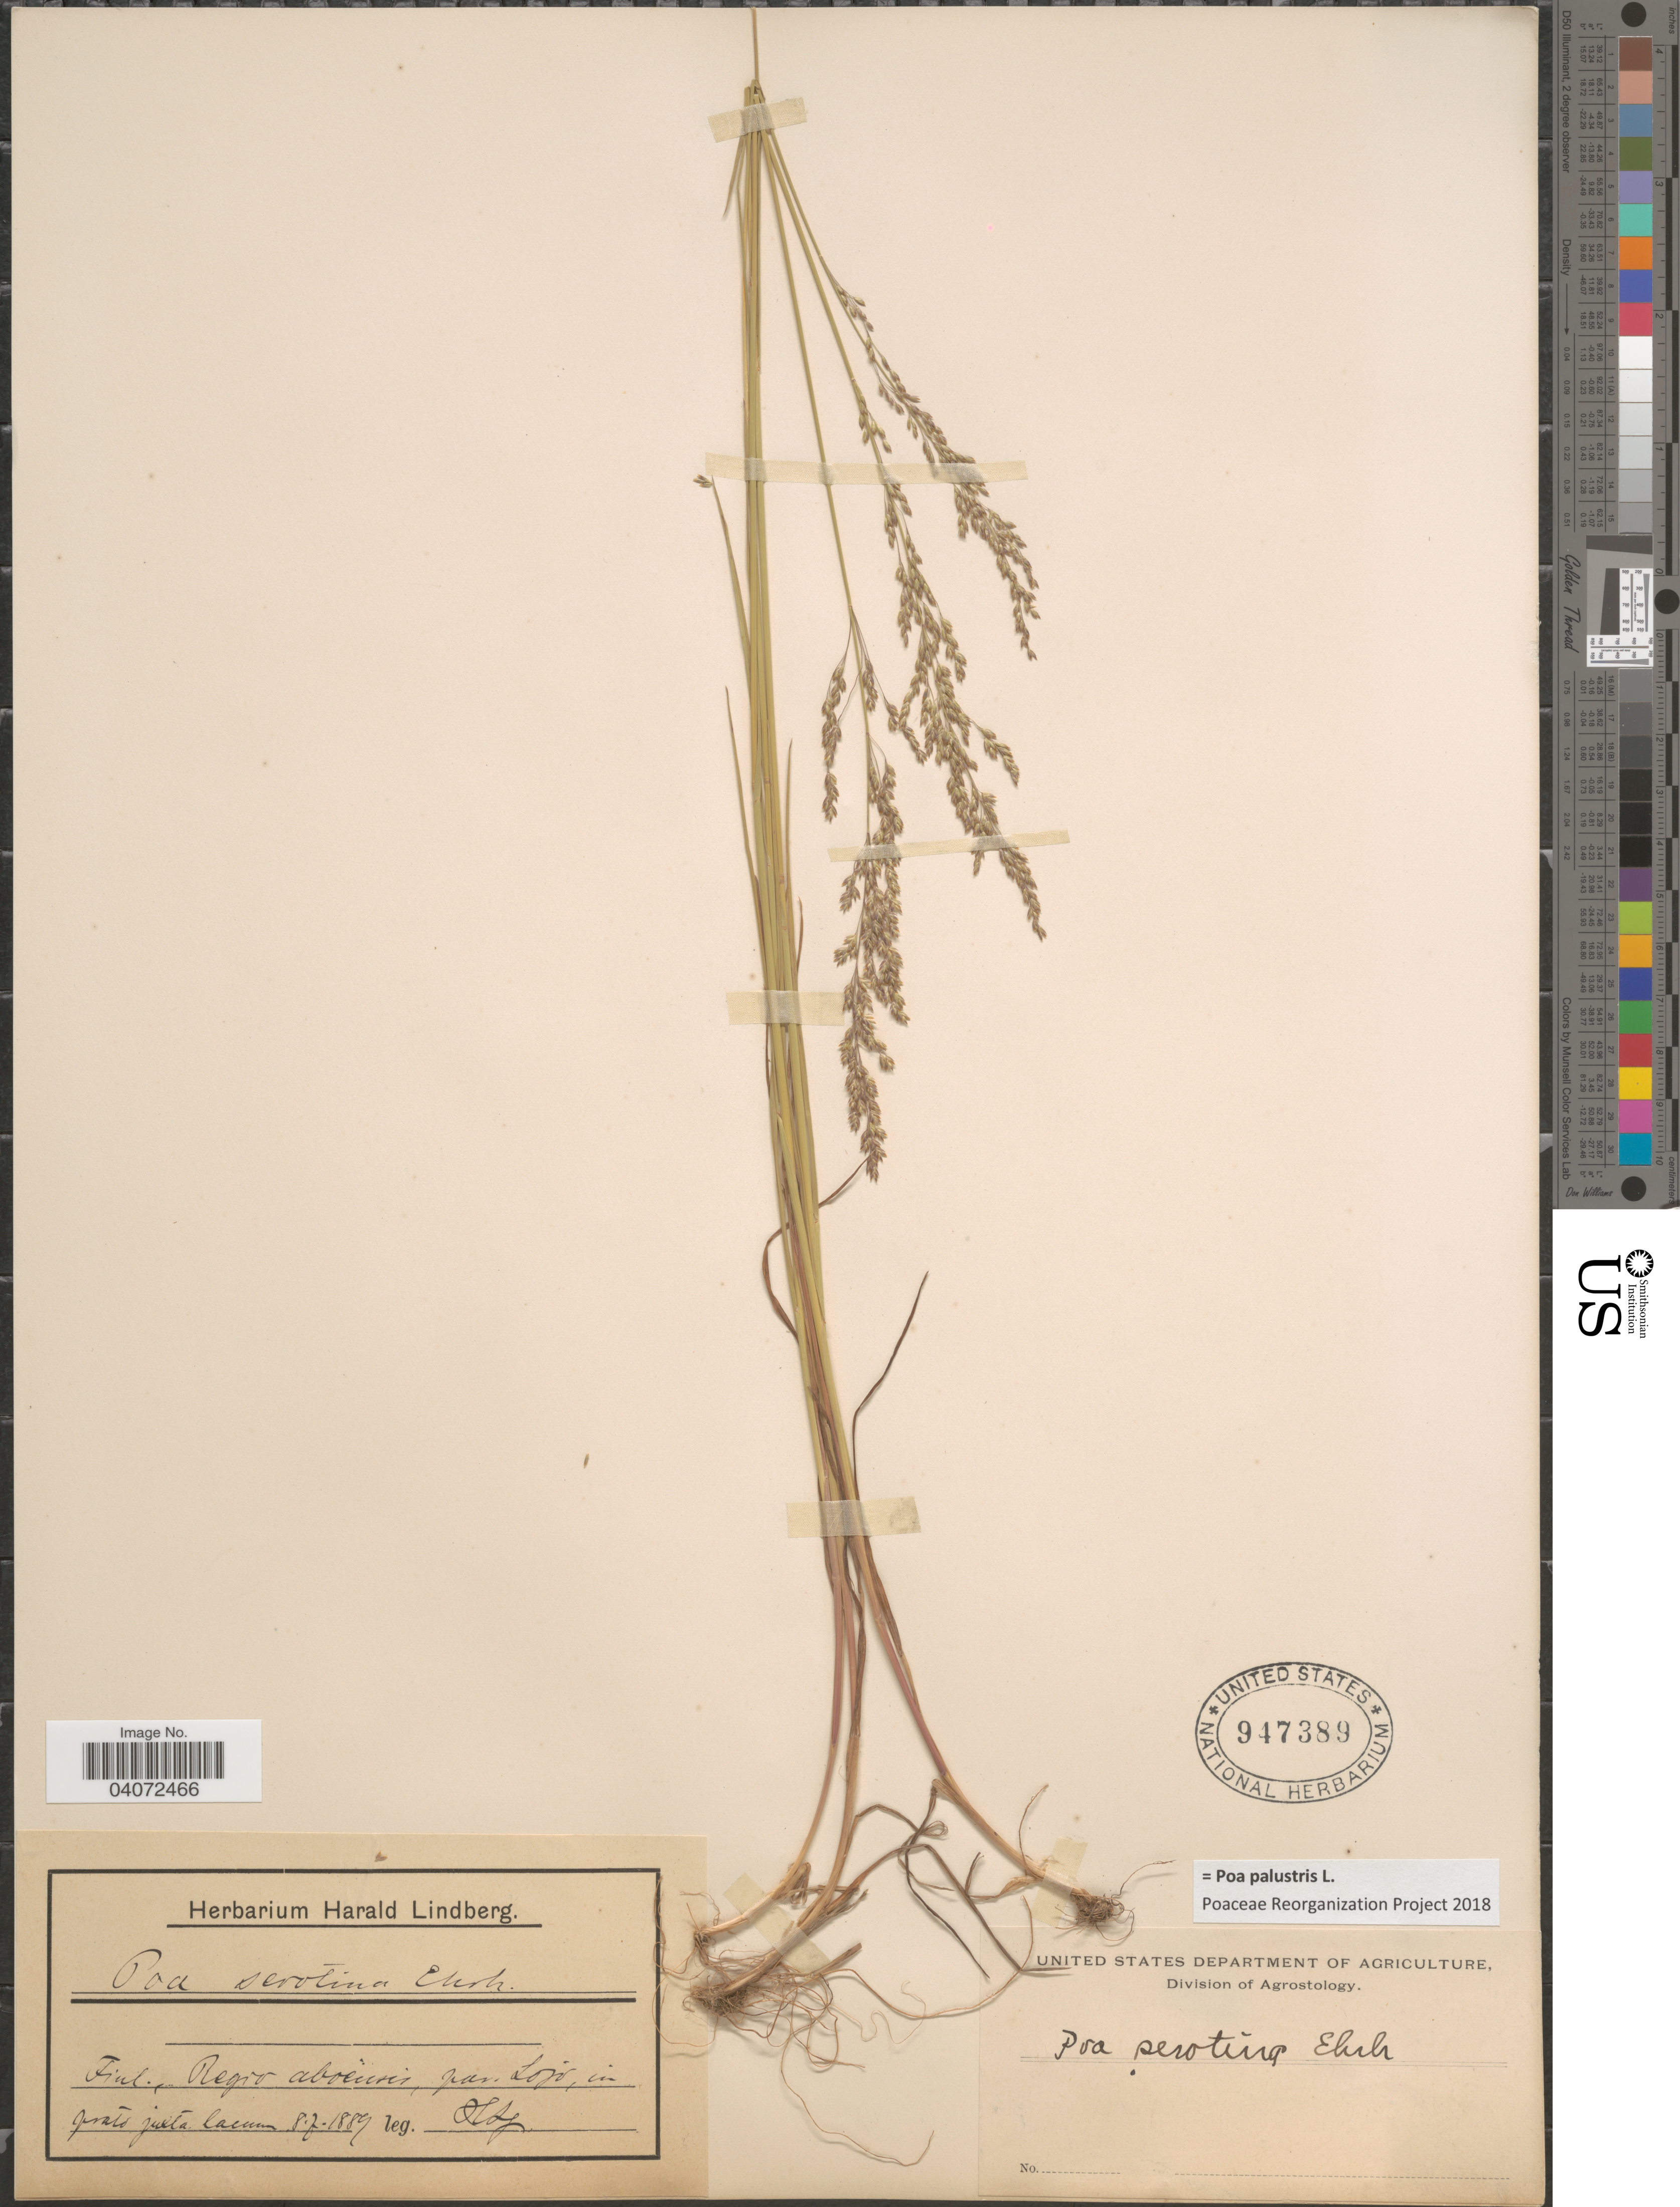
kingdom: Plantae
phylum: Tracheophyta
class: Liliopsida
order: Poales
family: Poaceae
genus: Poa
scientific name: Poa palustris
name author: L.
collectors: H. Lindberg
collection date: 1889-07-08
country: Finland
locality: Regio aboënsis, par. Lojo, in prato juxta. lacum.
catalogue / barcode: US 947389